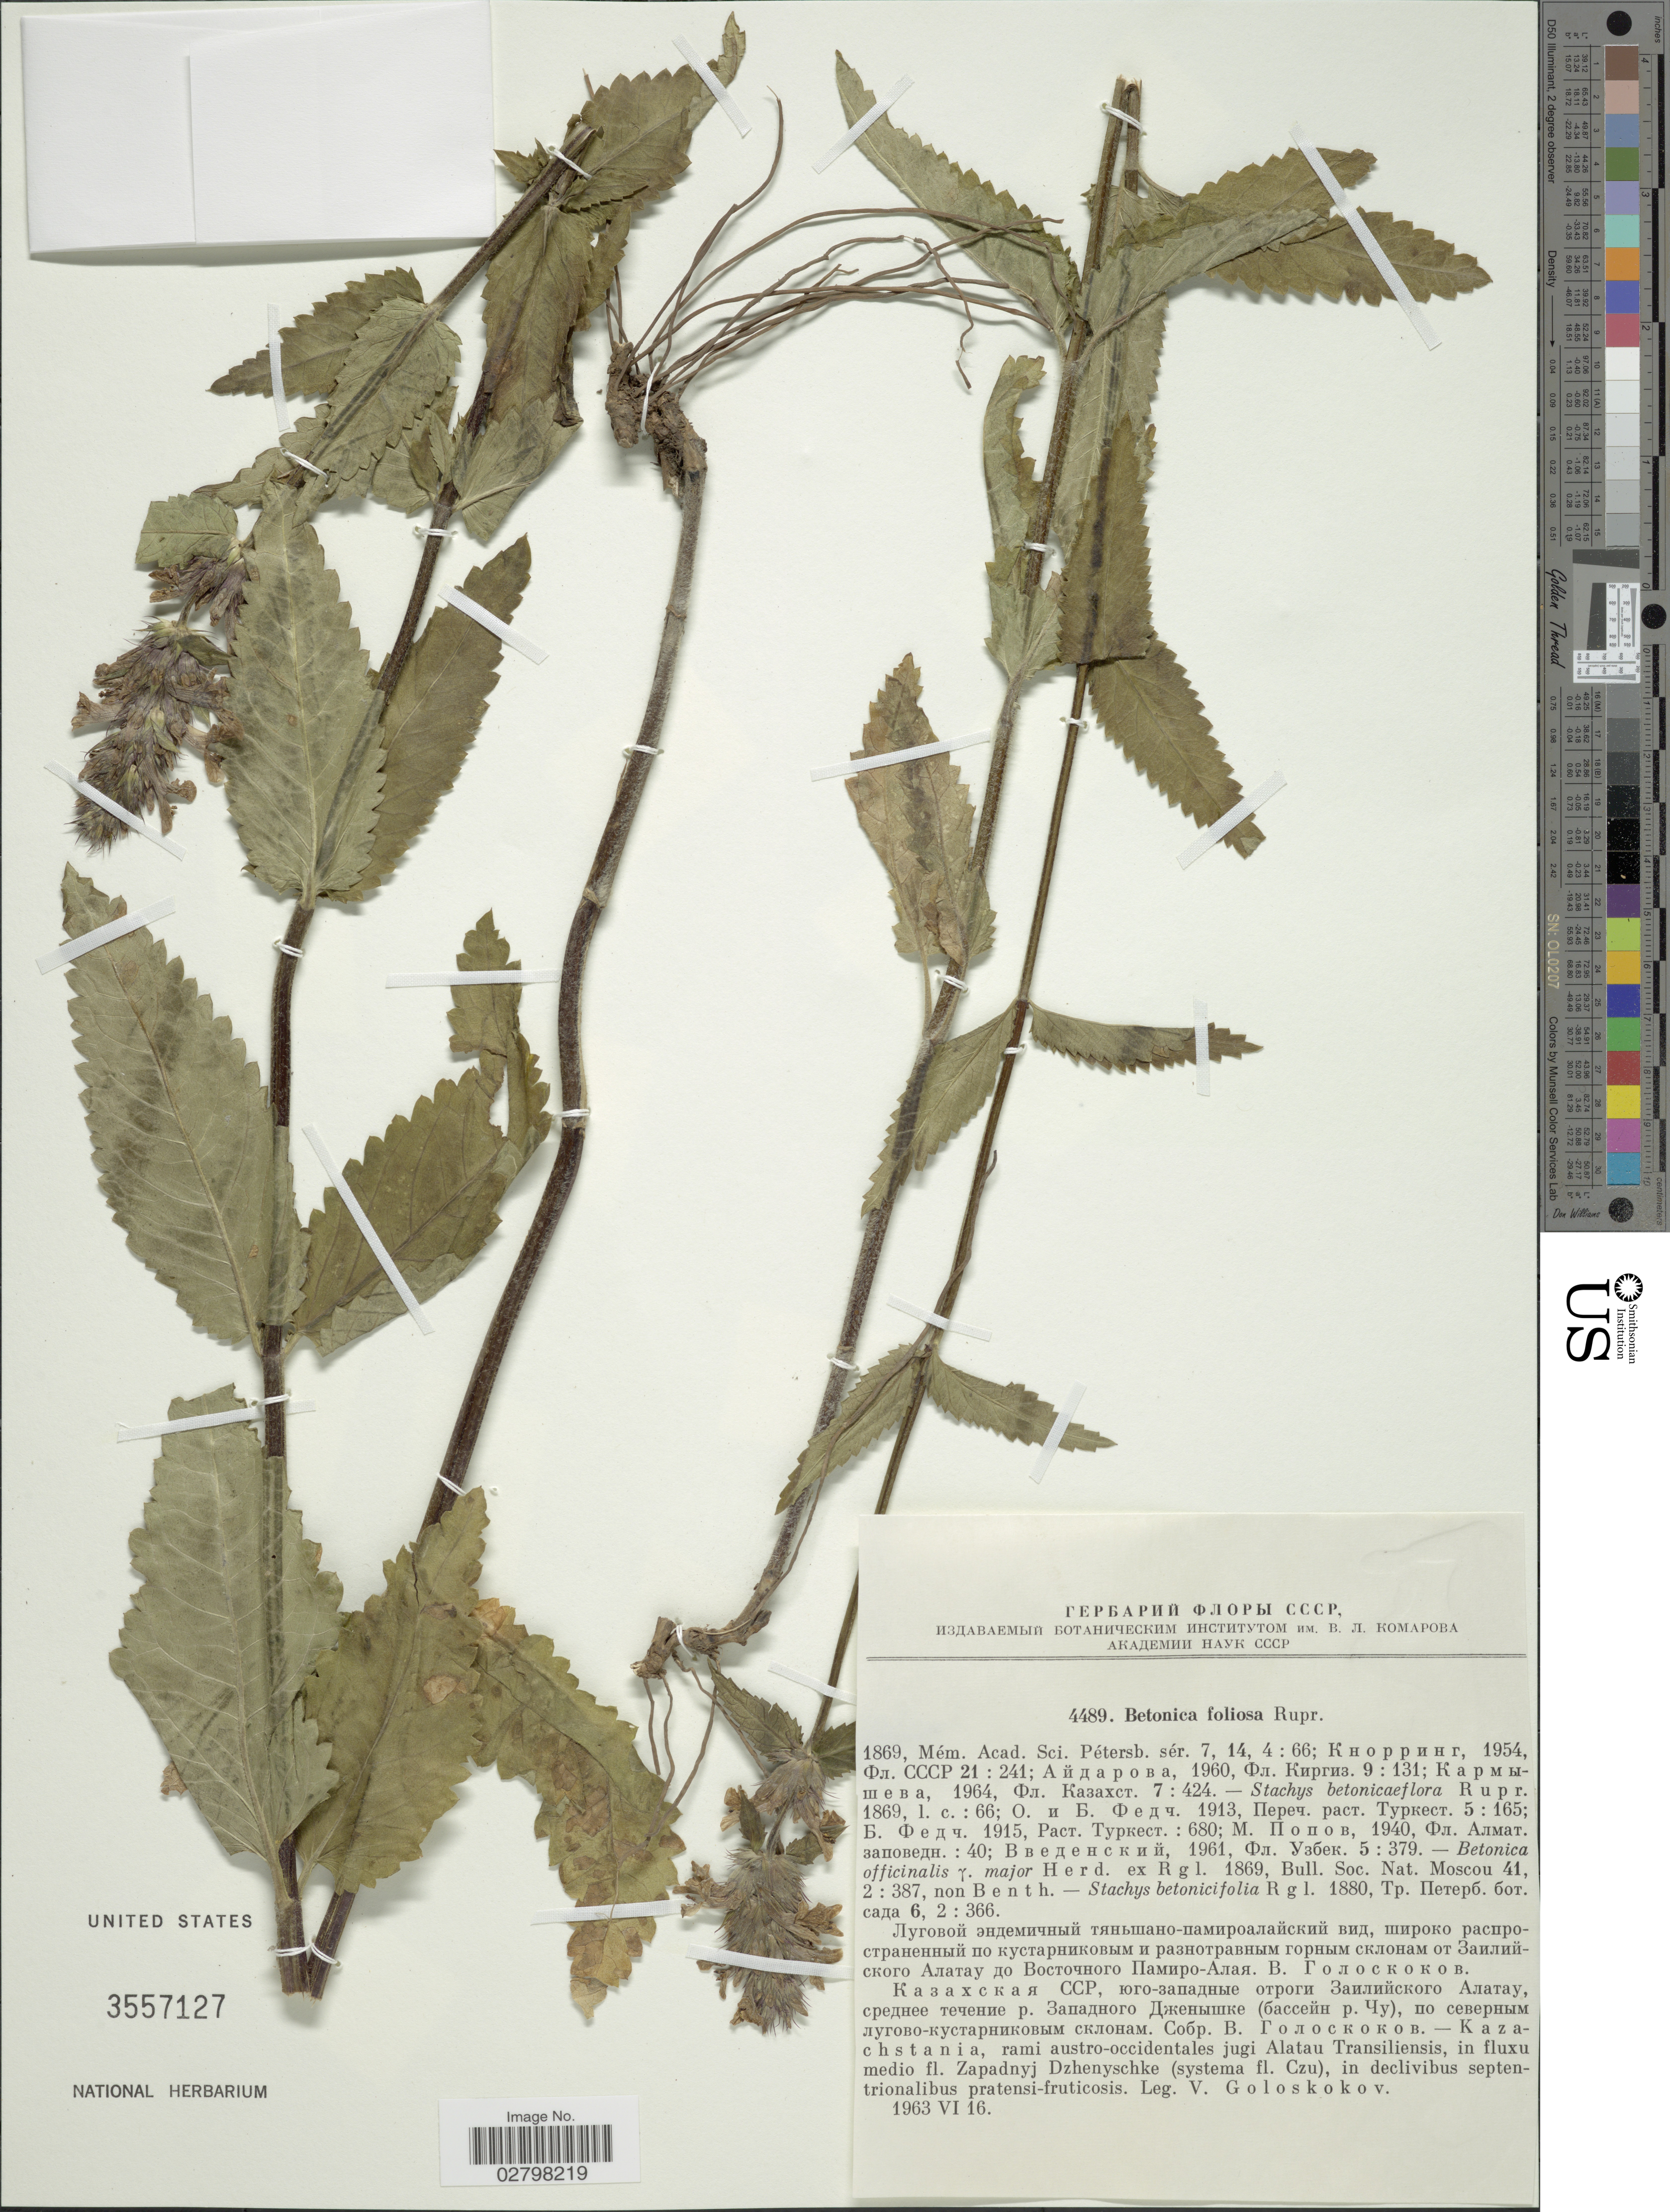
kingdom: Plantae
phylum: Tracheophyta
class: Magnoliopsida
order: Lamiales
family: Lamiaceae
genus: Stachys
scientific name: Stachys foliosa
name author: Benth.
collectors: V. P. Goloskokov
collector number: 4489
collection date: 1963-06-16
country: Kazakhstan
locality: Kazachstania, rami austro-occidentalis jugi Alatau Transiliensis, in fluxu medio fl. Zapadnyj Dzhenyschke (systema fl. Czu), in declivibus septentrionalibus pratensi-fruticosis.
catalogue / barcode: US 3557127